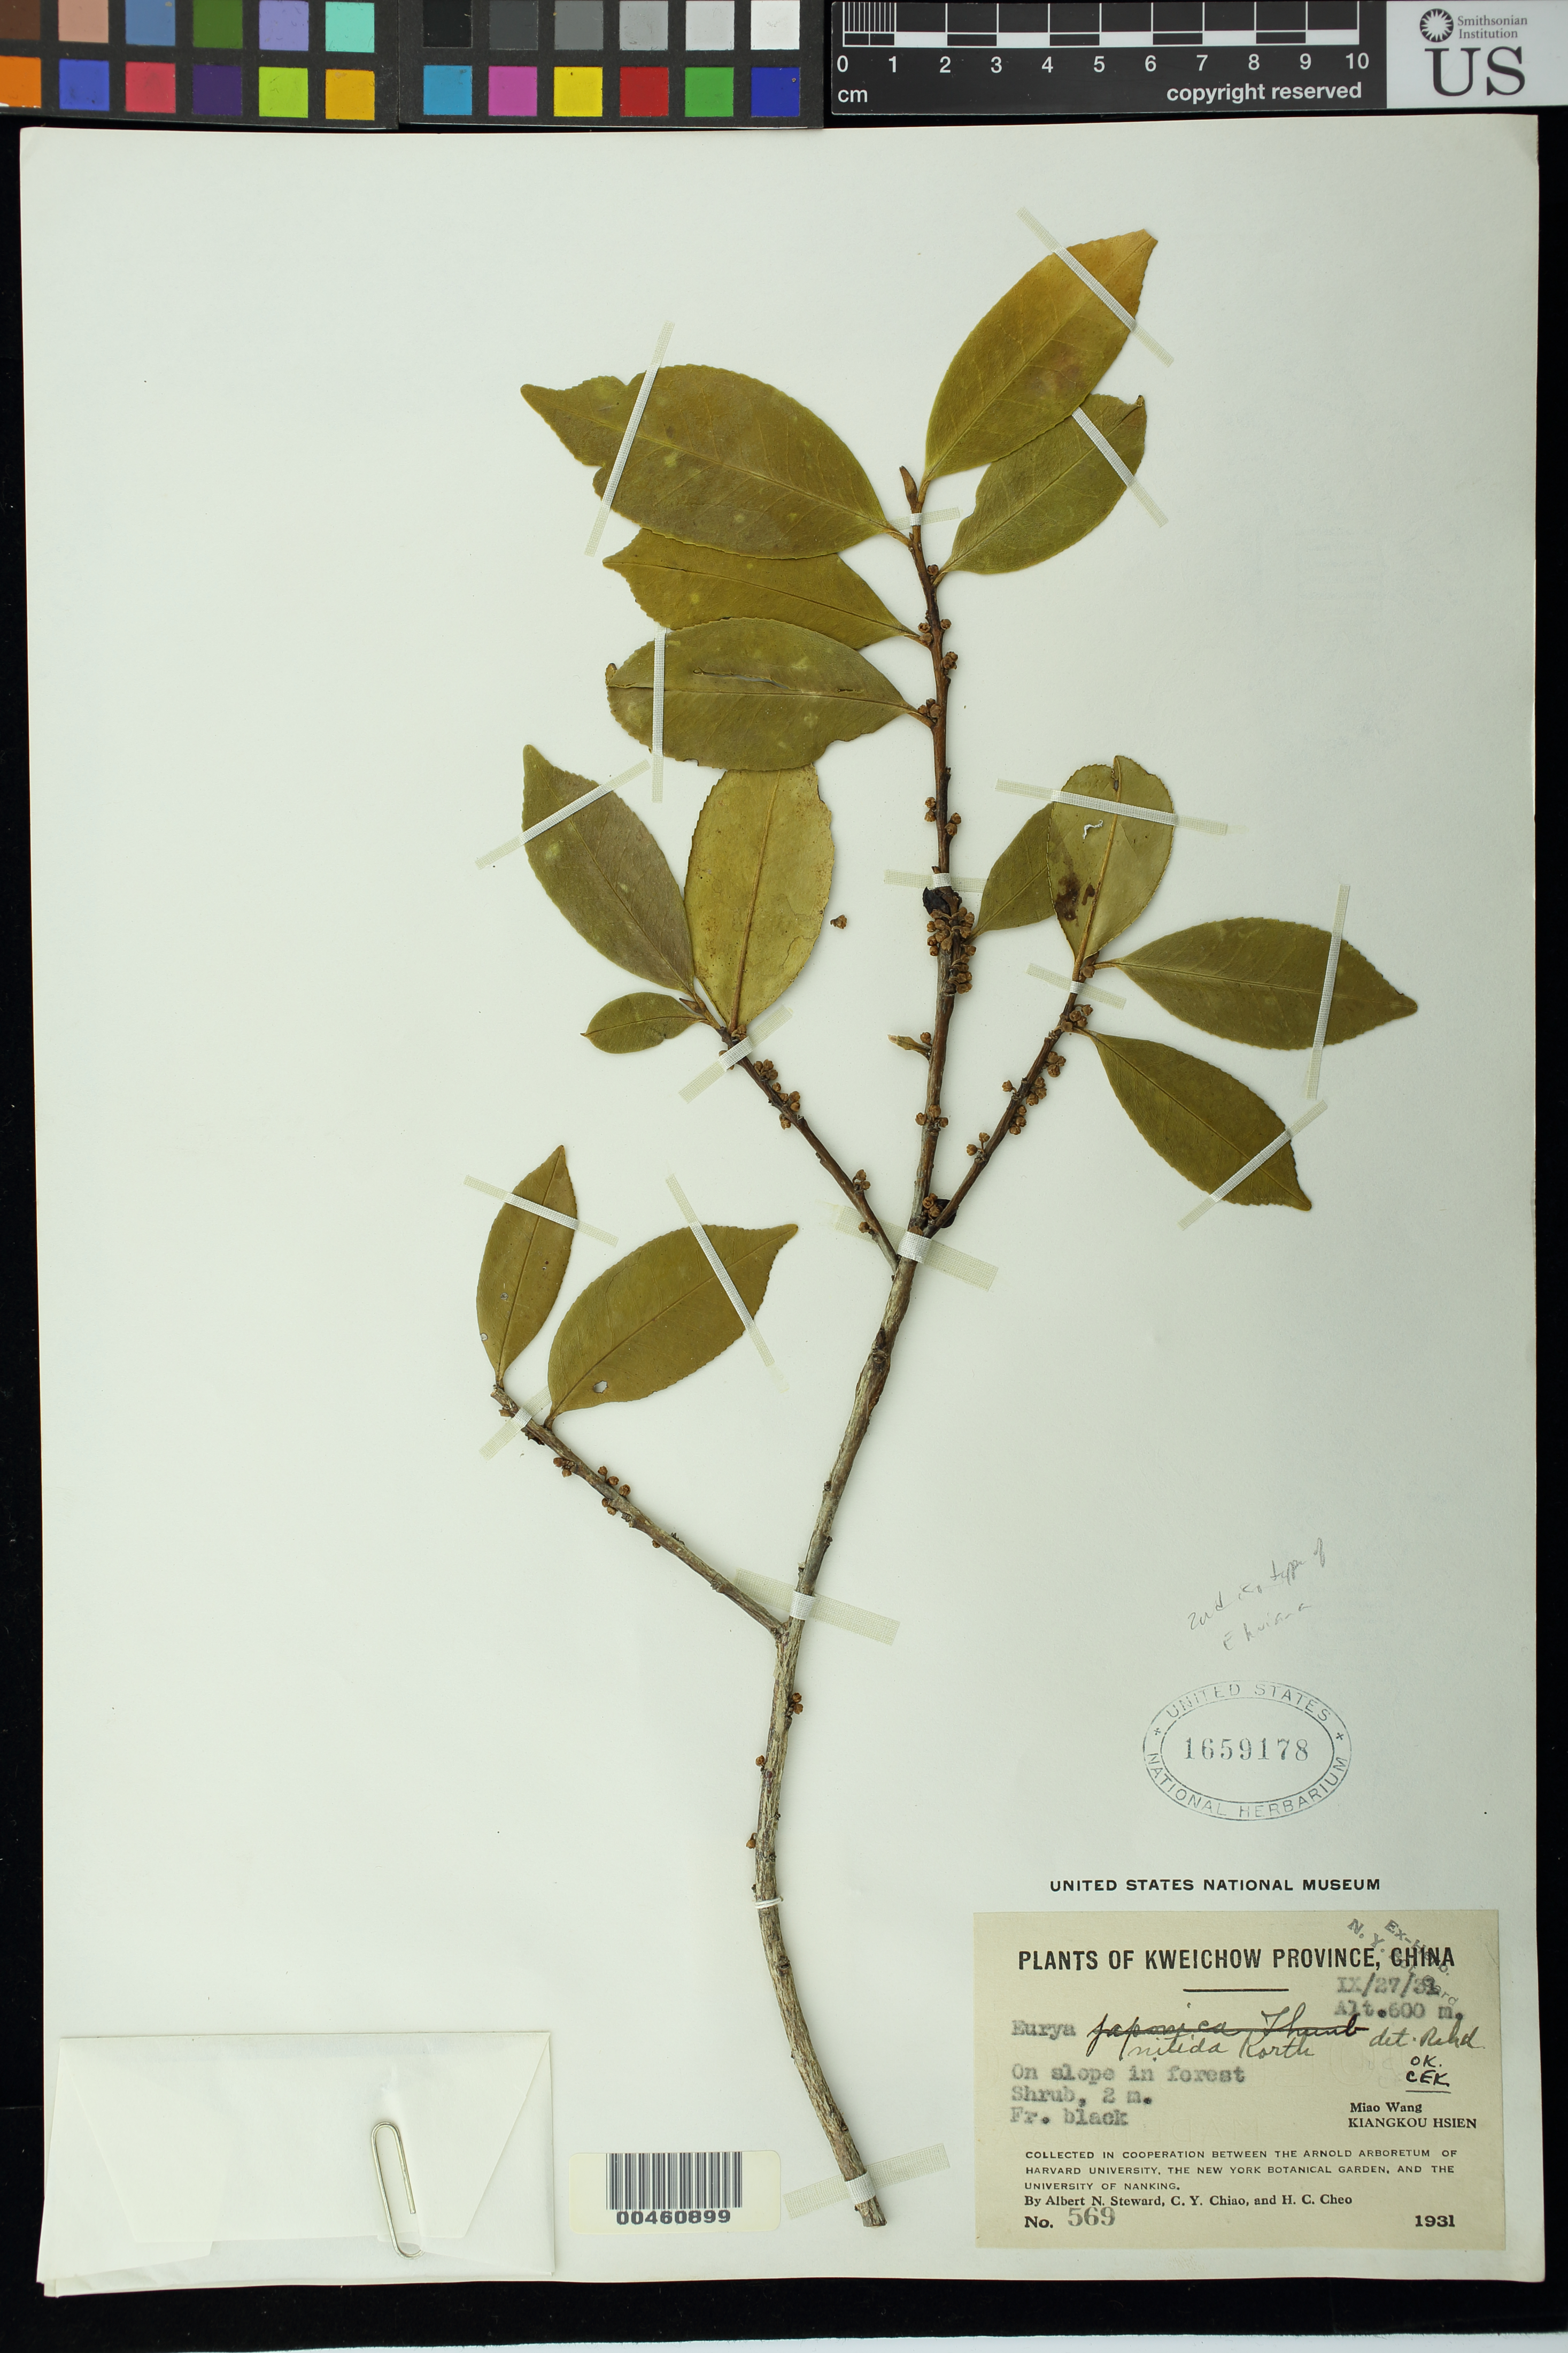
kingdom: Plantae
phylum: Tracheophyta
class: Magnoliopsida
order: Ericales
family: Pentaphylacaceae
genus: Eurya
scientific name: Eurya huiana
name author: Kobuski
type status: Isotype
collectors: A. N. Steward, C. Y. Chiao & H. Cheo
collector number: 569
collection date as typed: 27 Sep 1931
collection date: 1931-09-27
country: China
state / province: Guizhou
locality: Kweichow Province, Miao Wang, Kiangkou Hsien.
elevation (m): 600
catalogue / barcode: US 1659178